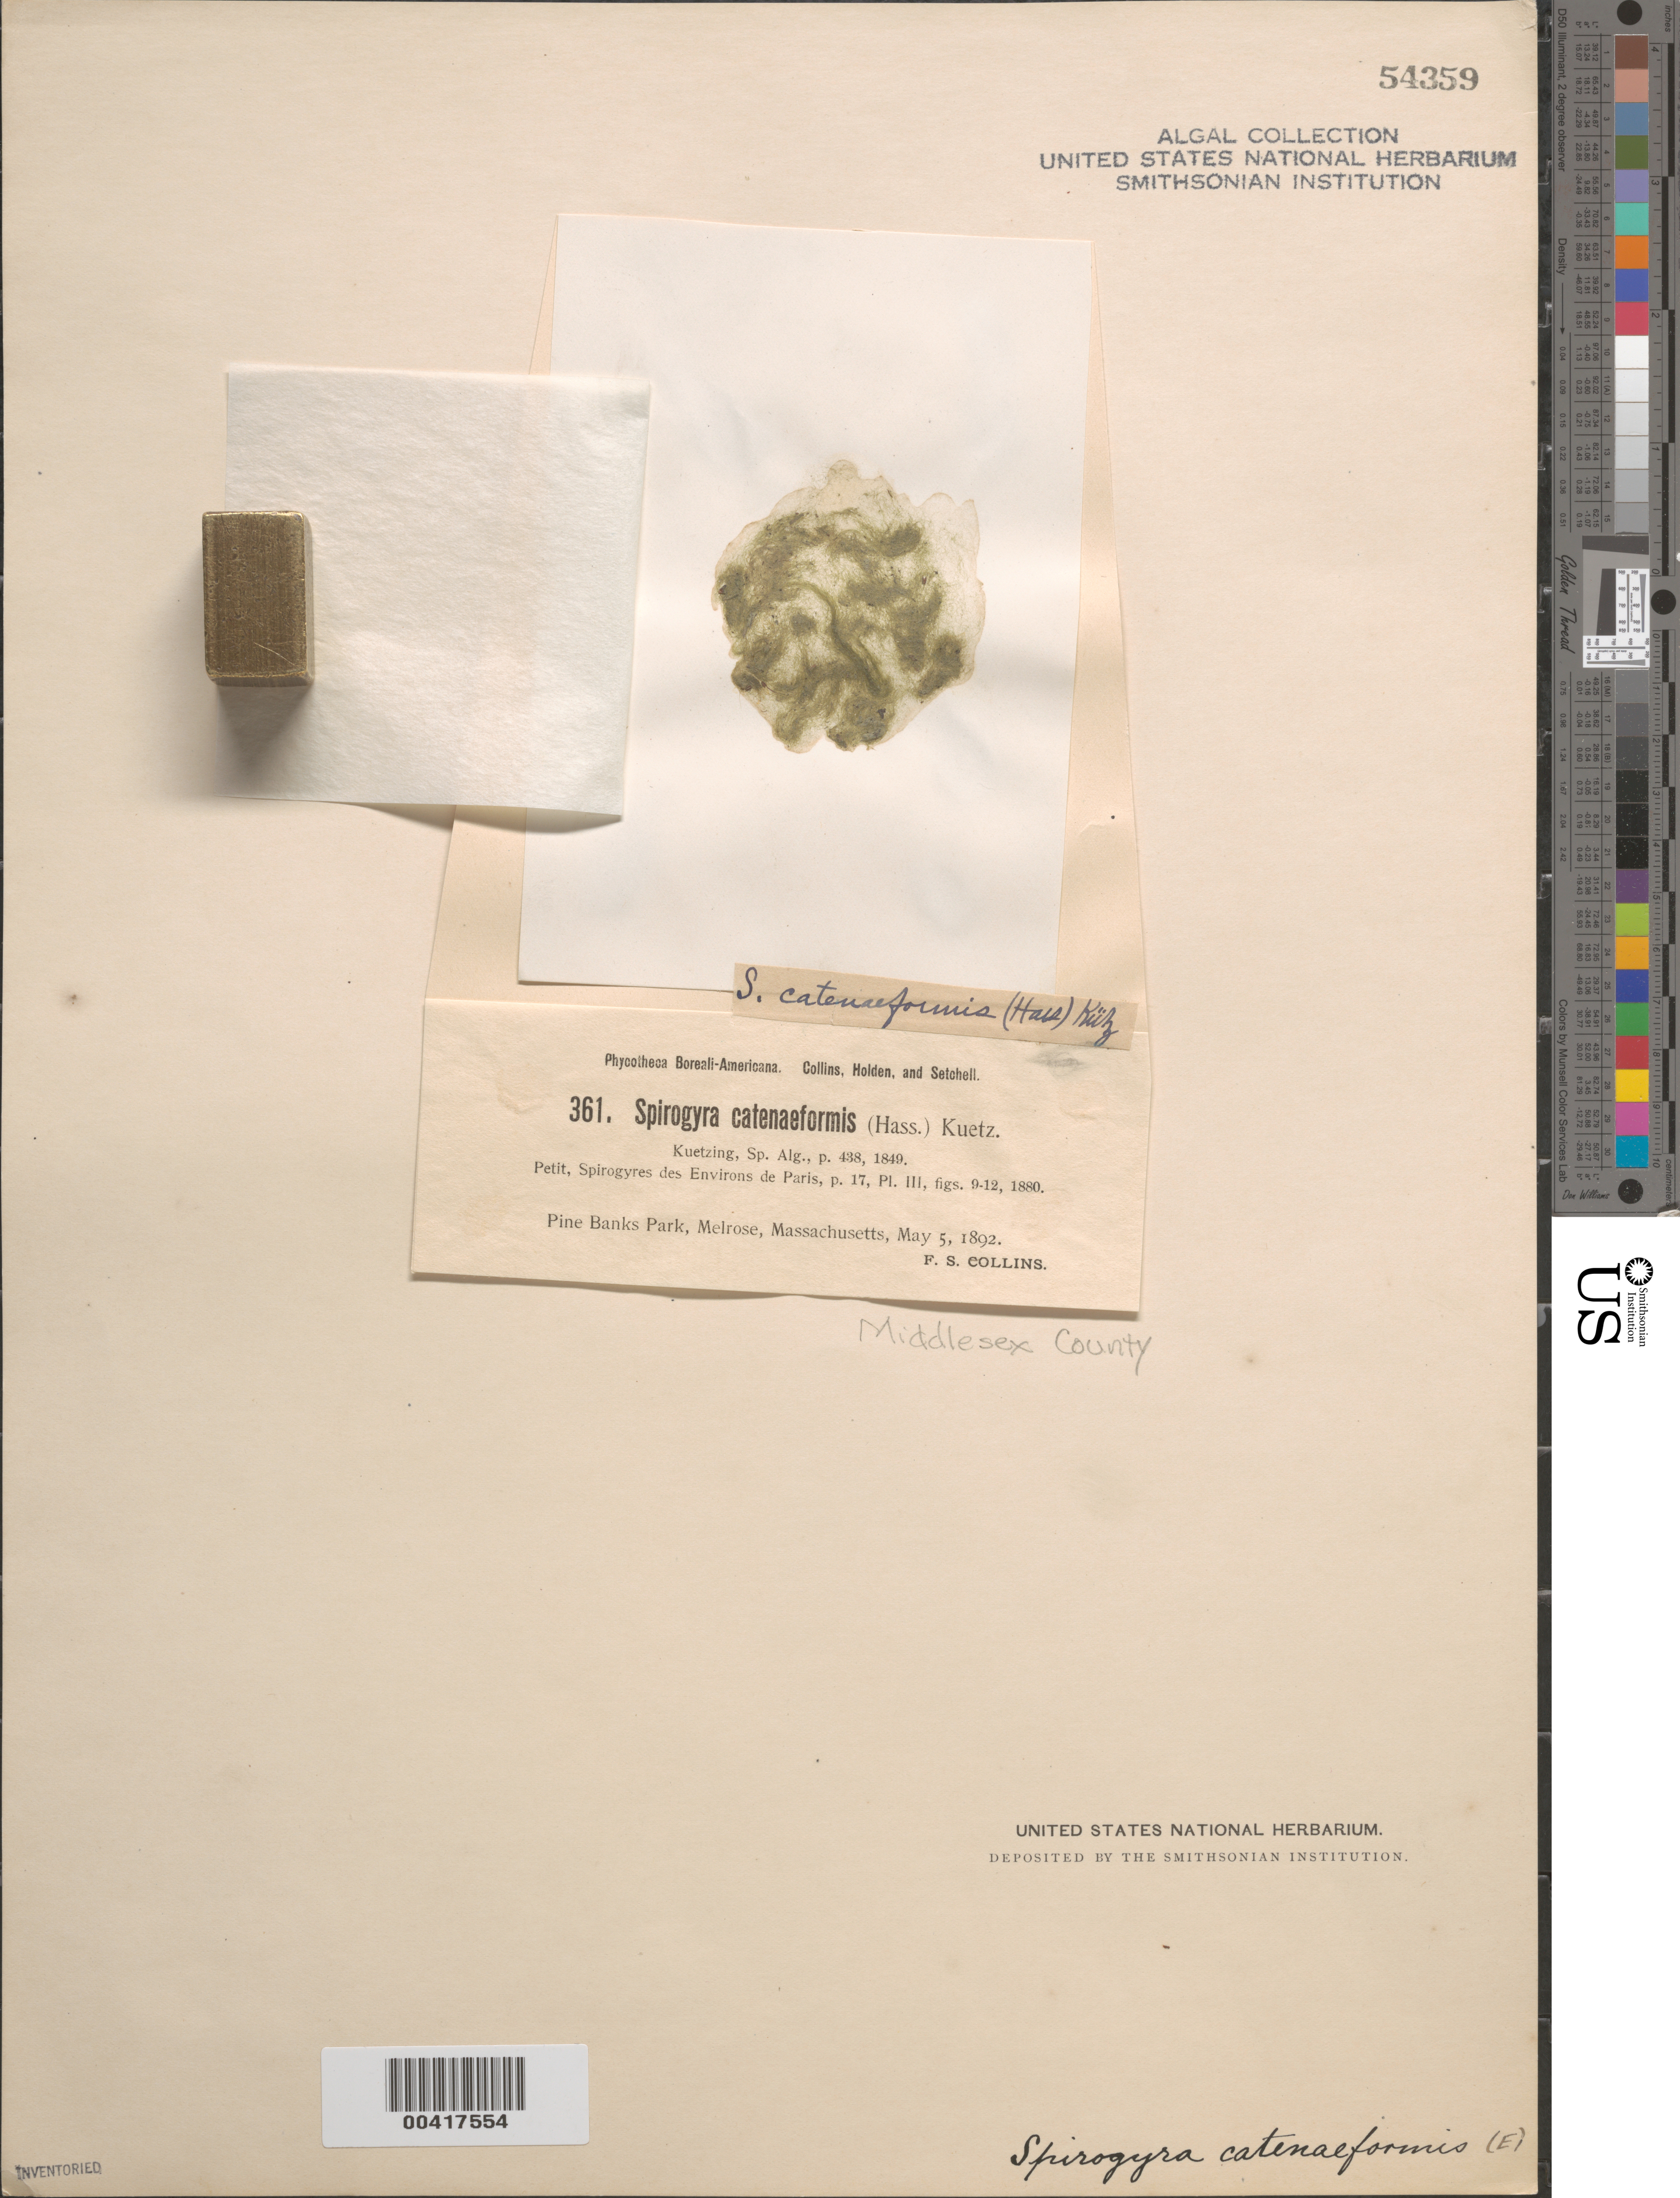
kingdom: Plantae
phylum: Charophyta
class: Zygnematophyceae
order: Zygnematales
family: Zygnemataceae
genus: Spirogyra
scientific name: Spirogyra catenaeformis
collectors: F. Collins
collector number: PB-A 361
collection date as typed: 05 May 1892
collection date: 1892-05-05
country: United States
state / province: Massachusetts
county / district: Middlesex County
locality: Melrose, Pine Banks Park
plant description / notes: Collins, Holden & Setchell, Phycotheca Boreali-Americana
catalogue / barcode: US 54359